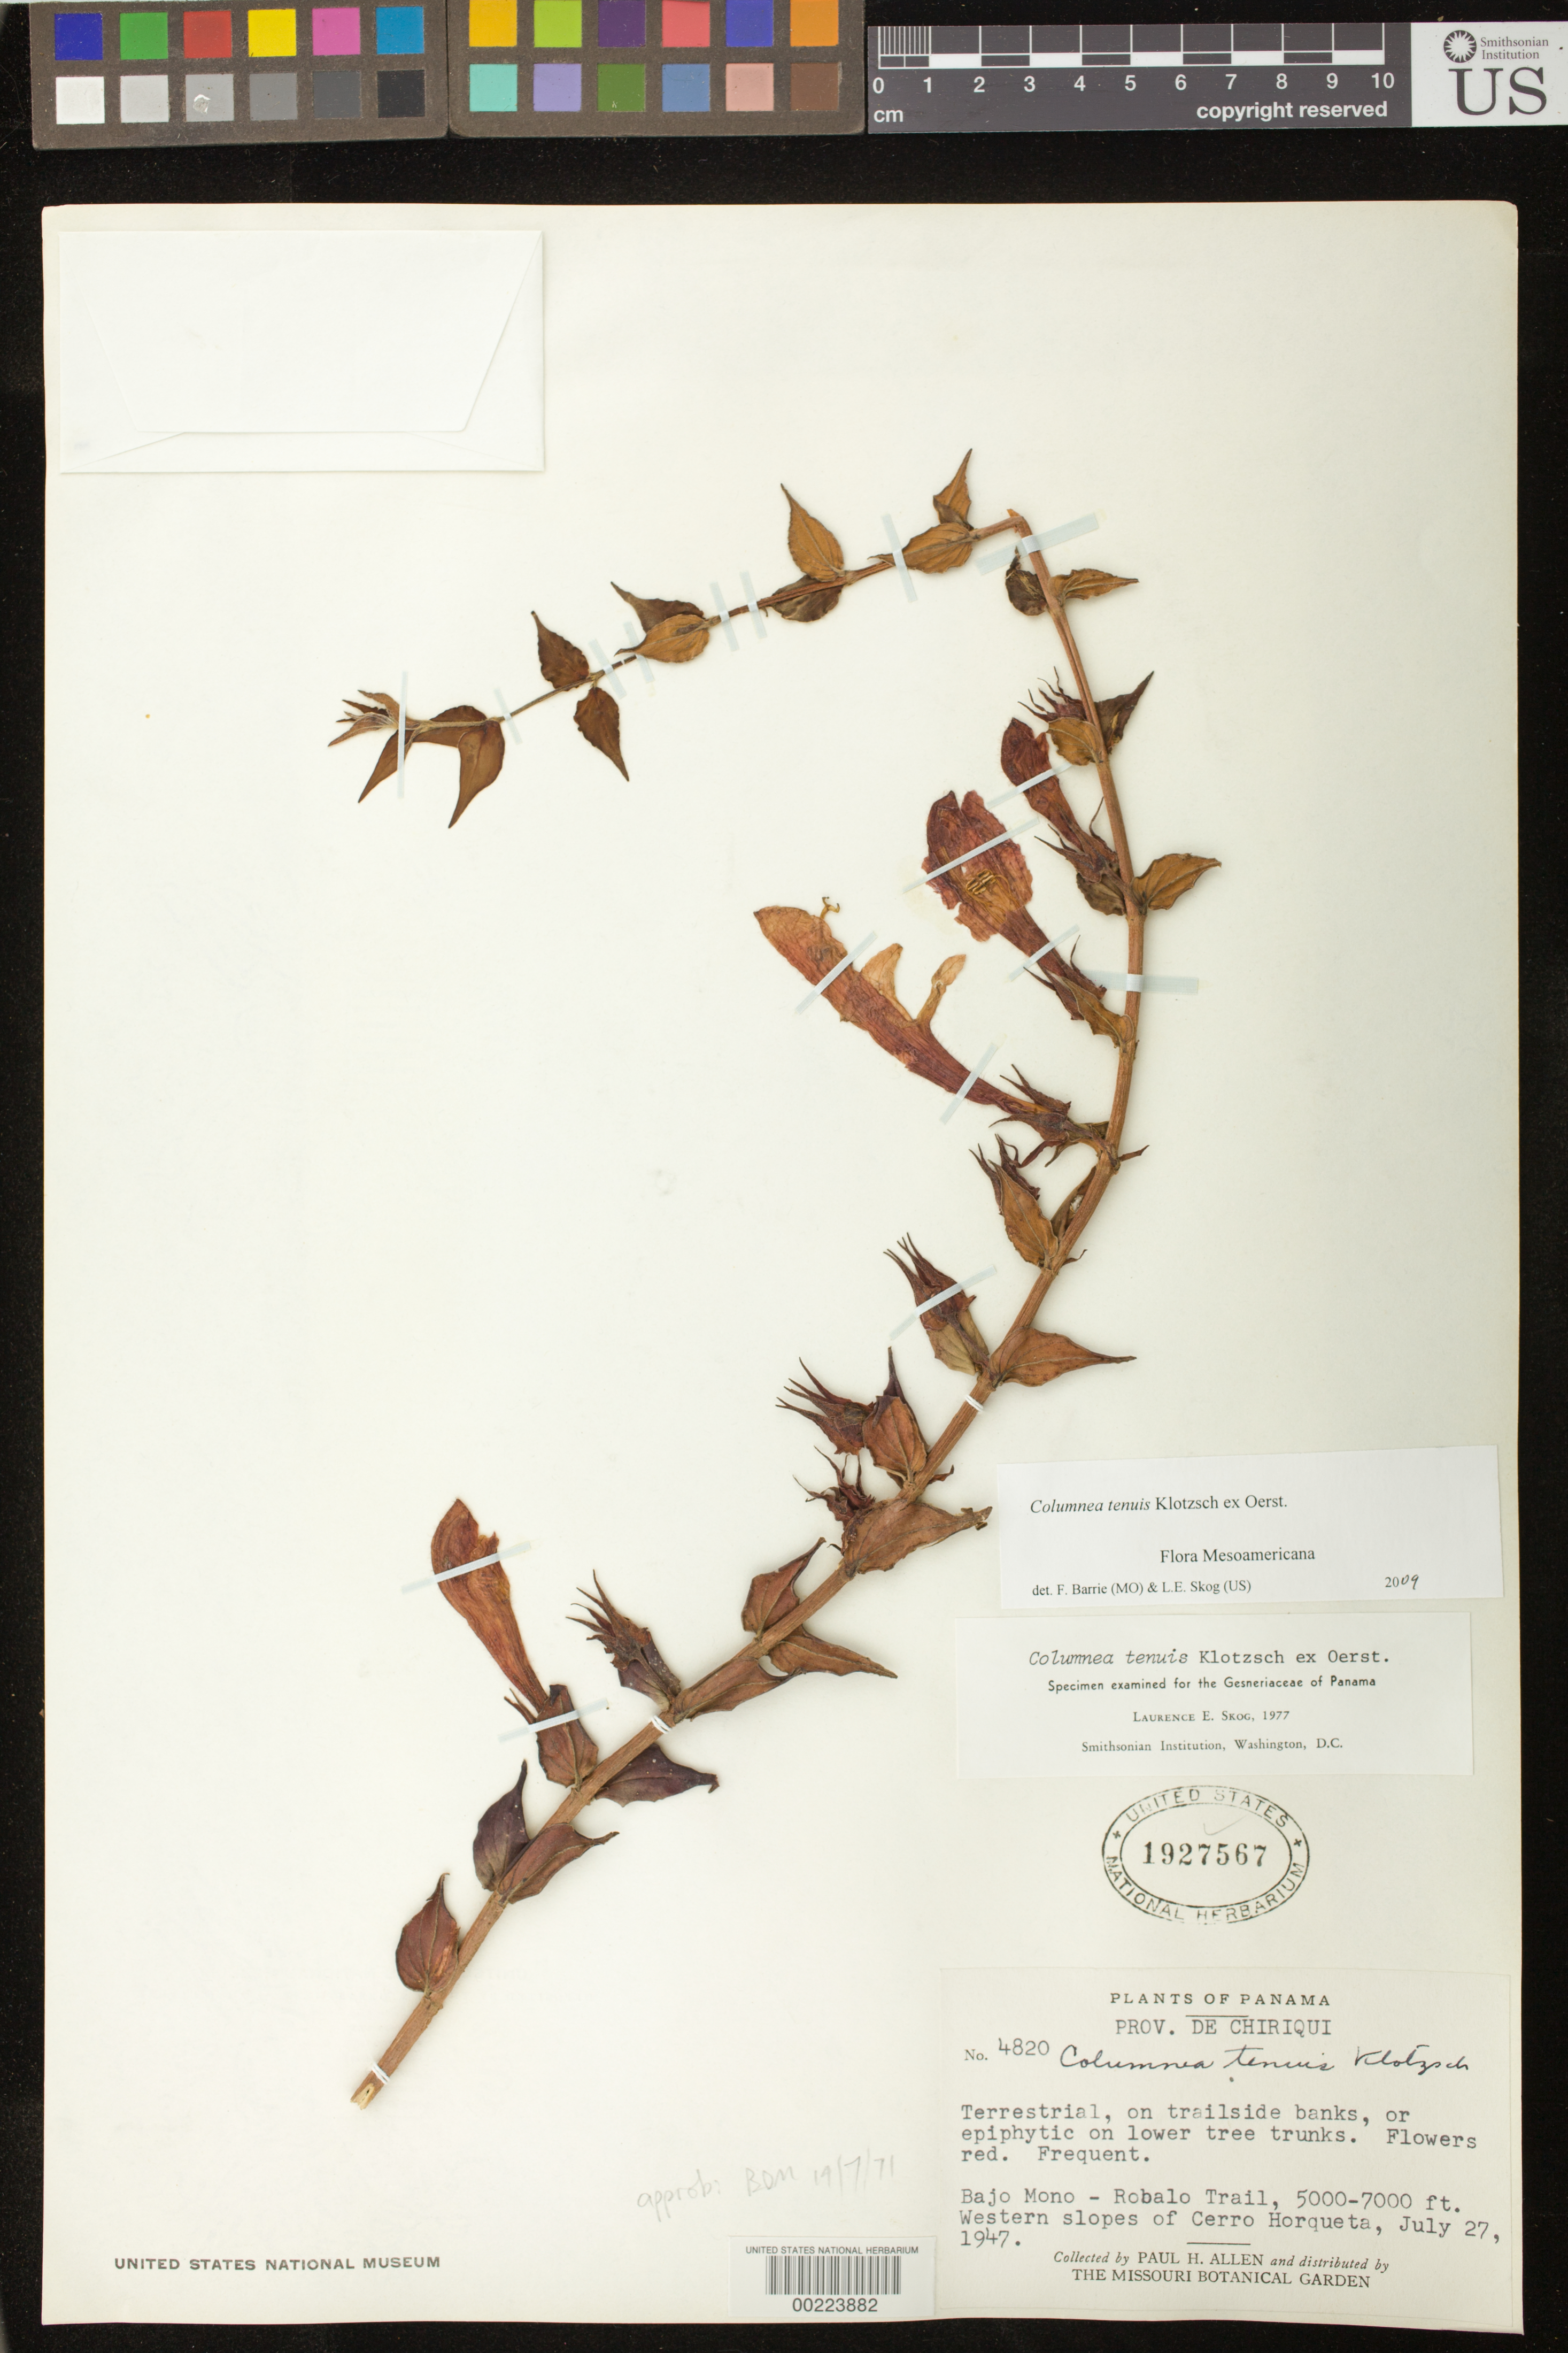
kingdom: Plantae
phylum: Tracheophyta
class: Magnoliopsida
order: Lamiales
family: Gesneriaceae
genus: Columnea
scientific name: Columnea tenuis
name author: Klotzsch ex Oerst.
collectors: P. H. Allen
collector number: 4820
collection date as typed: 27 Jul 1947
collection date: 1947-07-27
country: Panama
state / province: Chiriquí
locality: Bajo Mono - Robalo trail, western slopes of Cerro Horqueta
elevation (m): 1524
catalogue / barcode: US 1927567